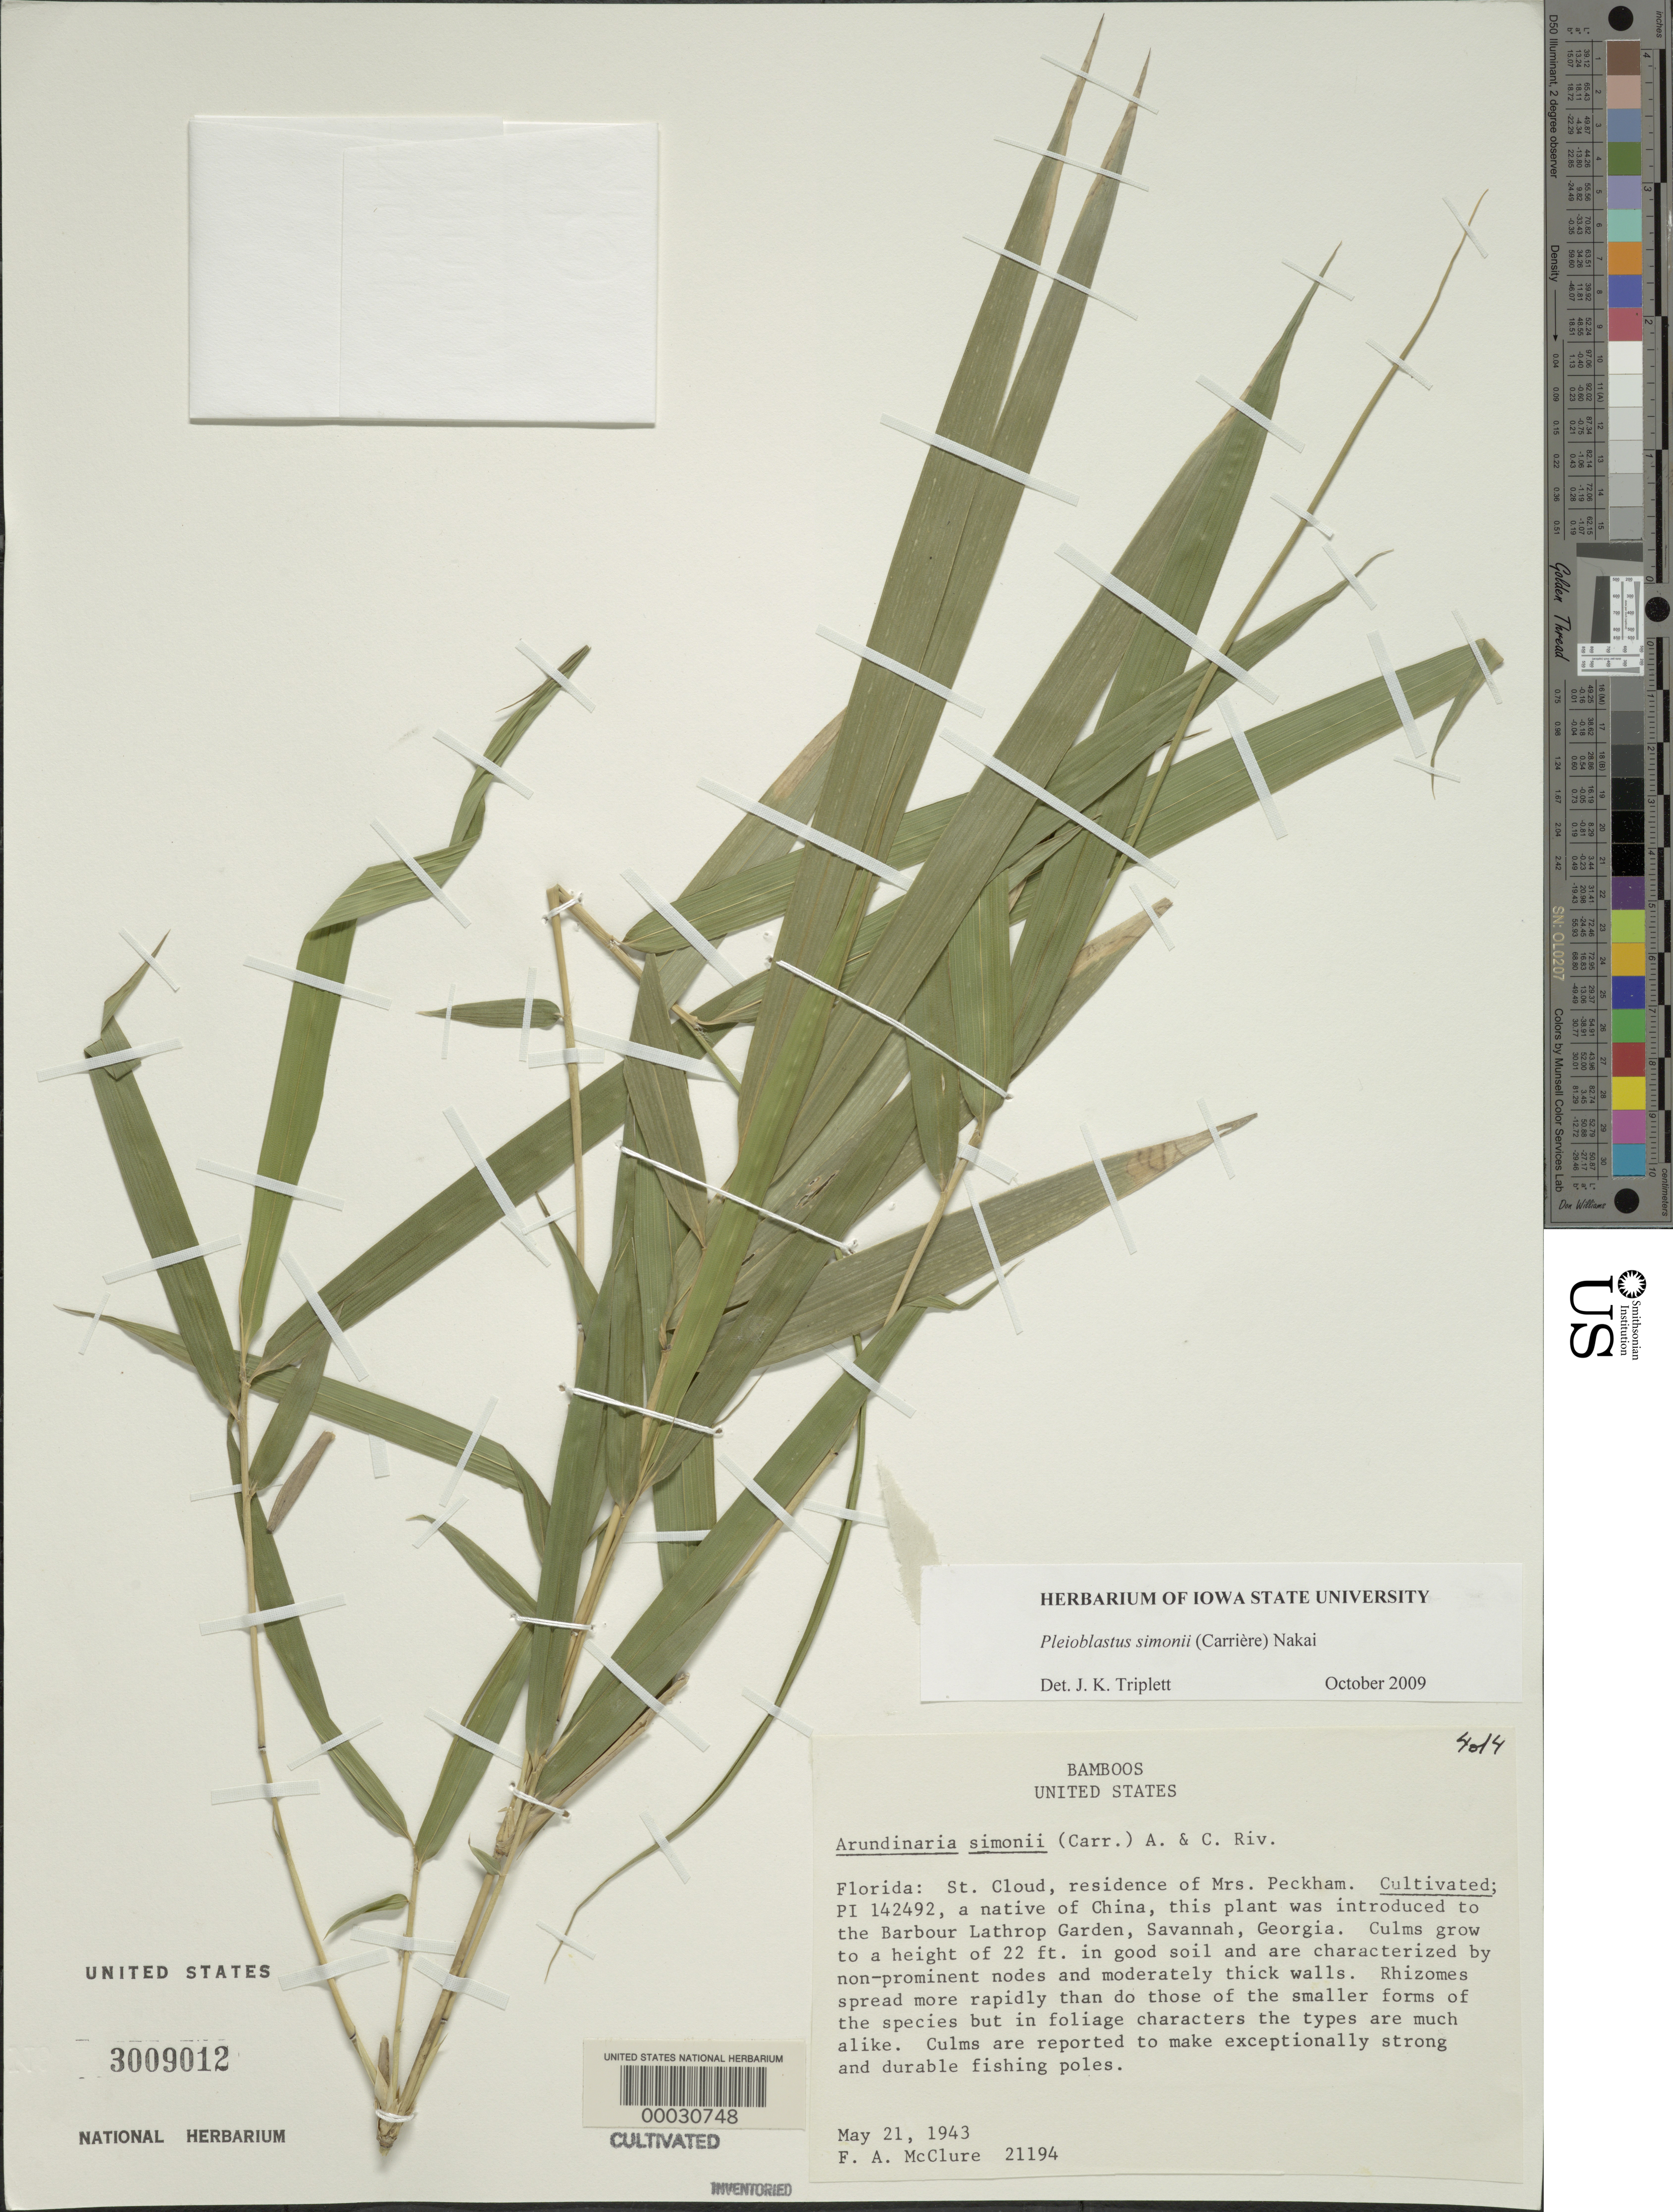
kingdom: Plantae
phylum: Tracheophyta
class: Liliopsida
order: Poales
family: Poaceae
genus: Pleioblastus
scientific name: Pleioblastus simonii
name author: (Carrière) Nakai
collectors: F. A. McClure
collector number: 21194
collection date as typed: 21 May 1943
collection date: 1943-05-21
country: United States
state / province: Florida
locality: St. cloud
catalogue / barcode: US 3009012